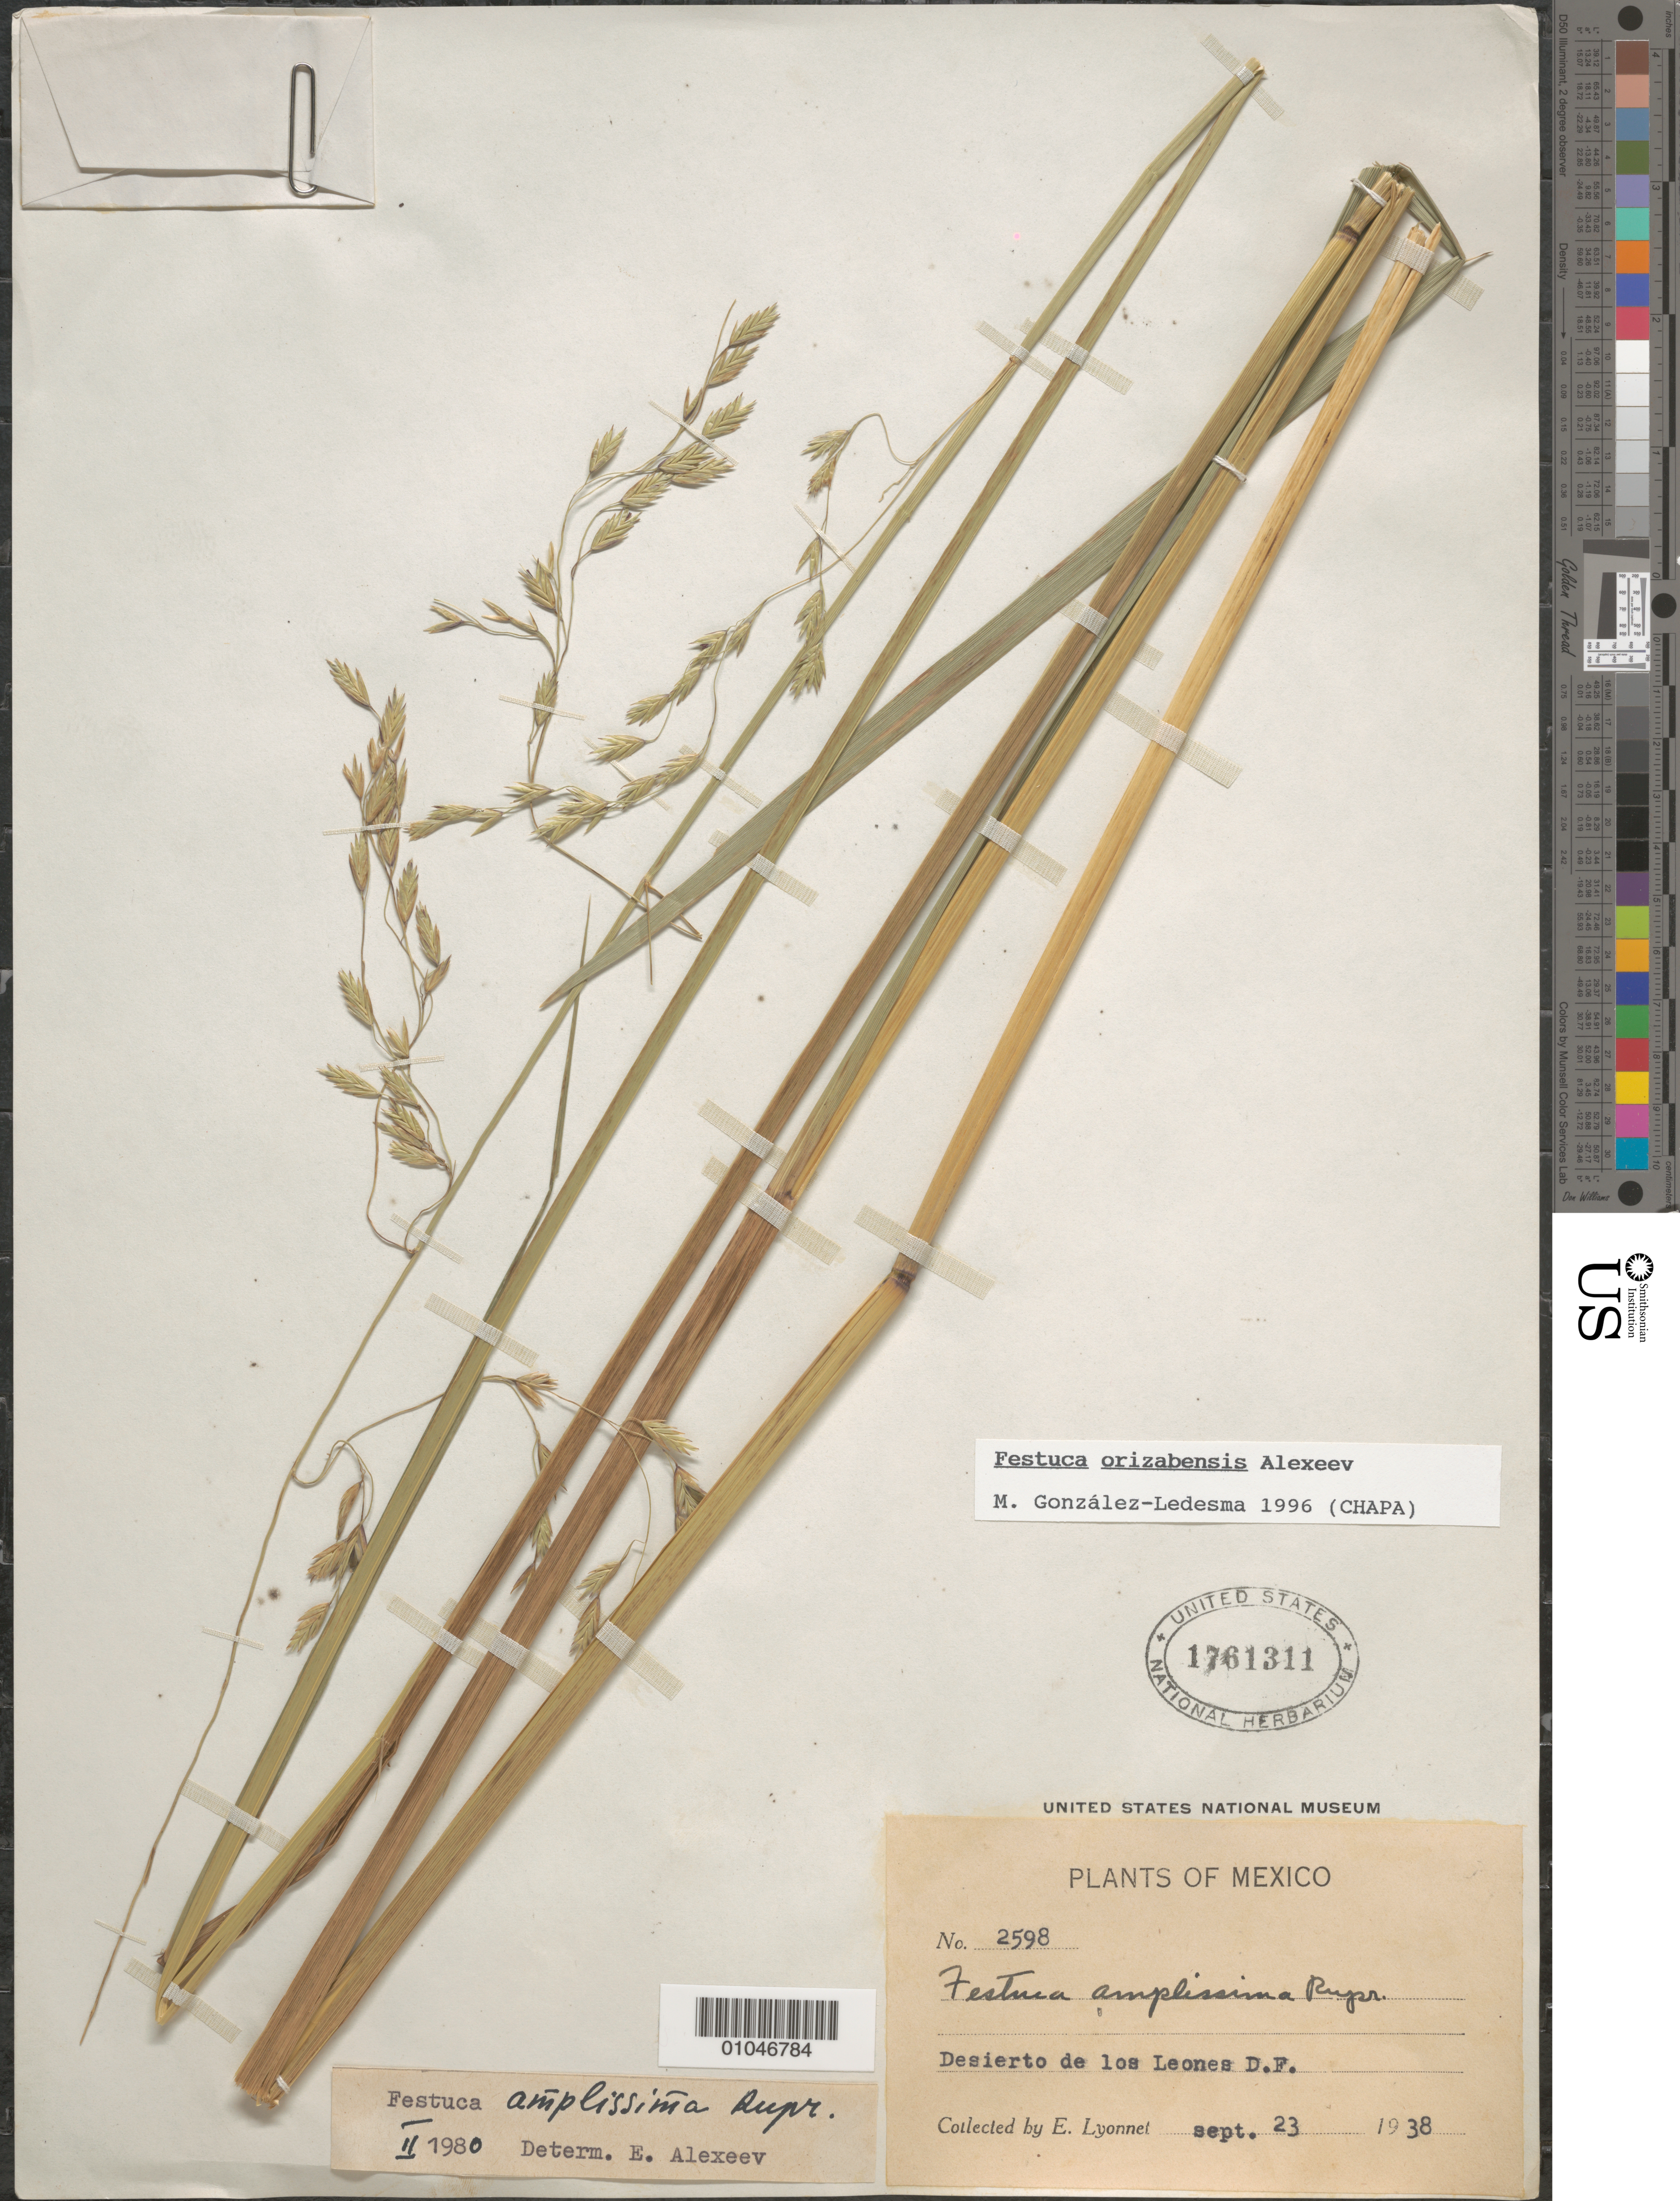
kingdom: Plantae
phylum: Tracheophyta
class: Liliopsida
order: Poales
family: Poaceae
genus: Festuca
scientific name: Festuca orizabensis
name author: E.B. Alexeev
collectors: Bro. E. Lyonnet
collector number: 2598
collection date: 1938-09-23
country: Mexico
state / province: Distrito Federal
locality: Desierto de los Leones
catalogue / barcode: US 1761311